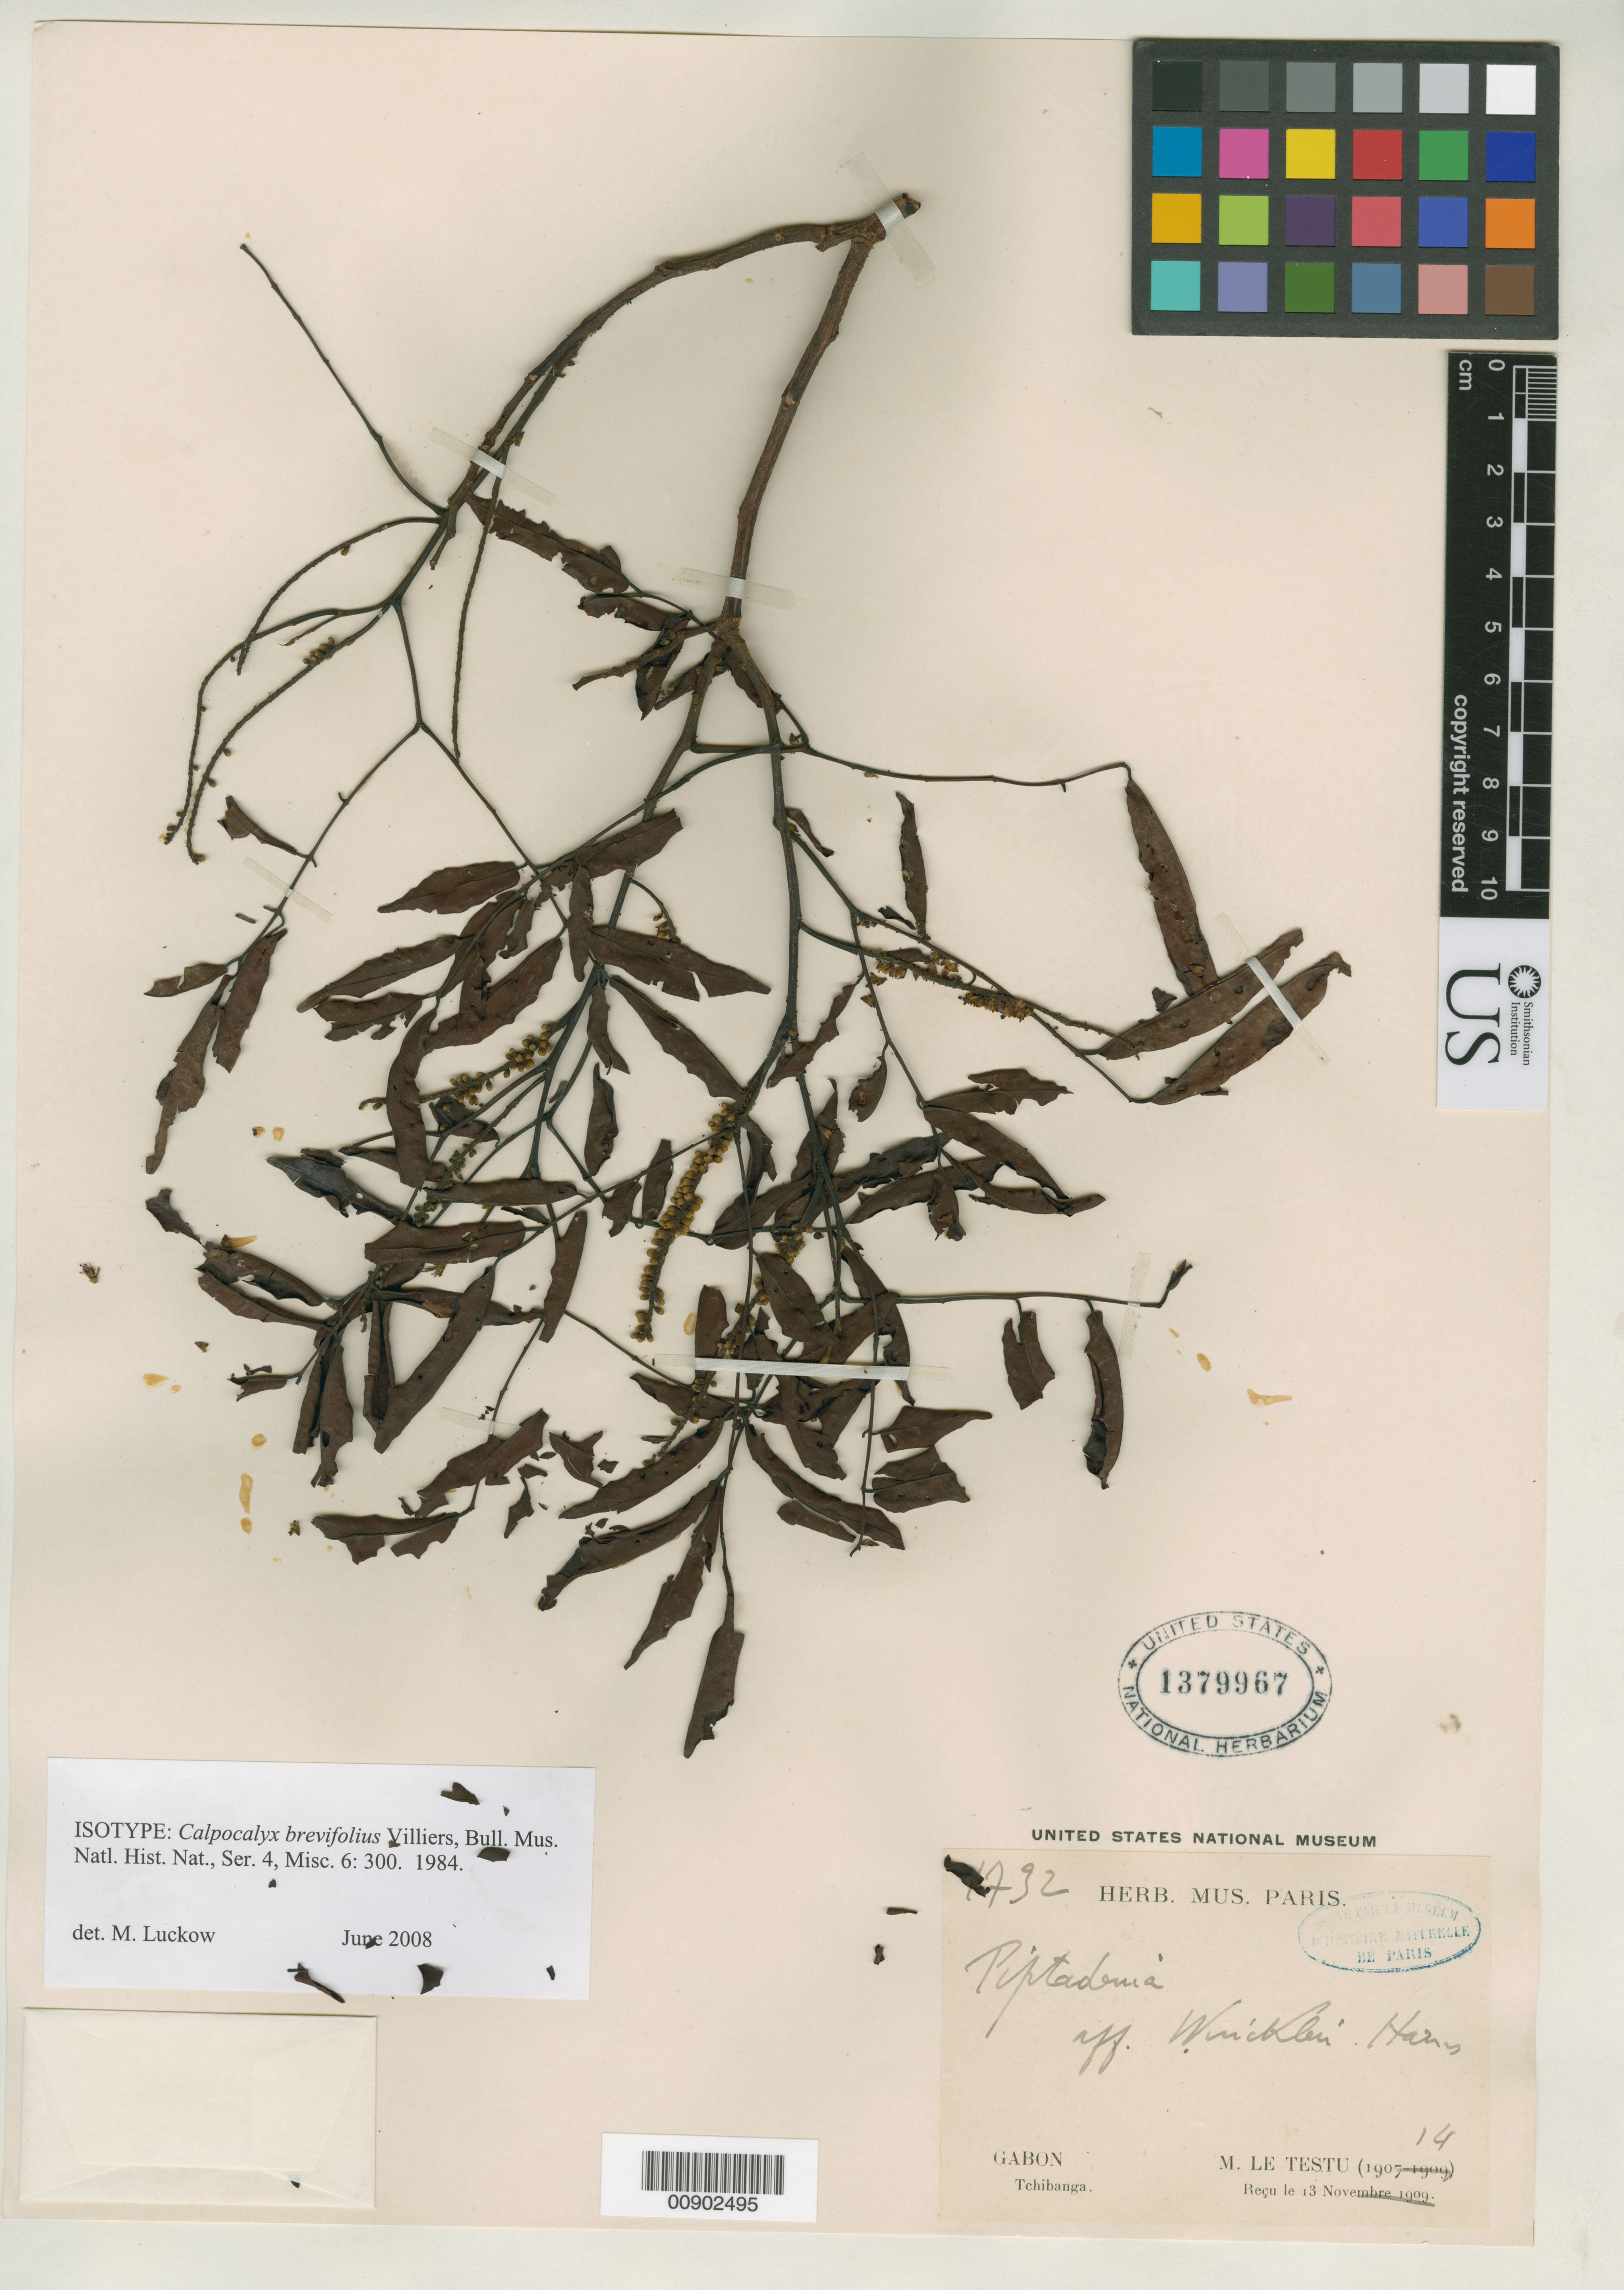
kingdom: Plantae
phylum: Tracheophyta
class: Magnoliopsida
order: Fabales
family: Fabaceae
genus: Calpocalyx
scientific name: Calpocalyx brevifolius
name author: Villiers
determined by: Luckow, M. A.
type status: Isotype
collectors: G. Le Testu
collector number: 1732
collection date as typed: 1914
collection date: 1914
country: Gabon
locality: Tchibanga.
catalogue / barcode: US 1379967